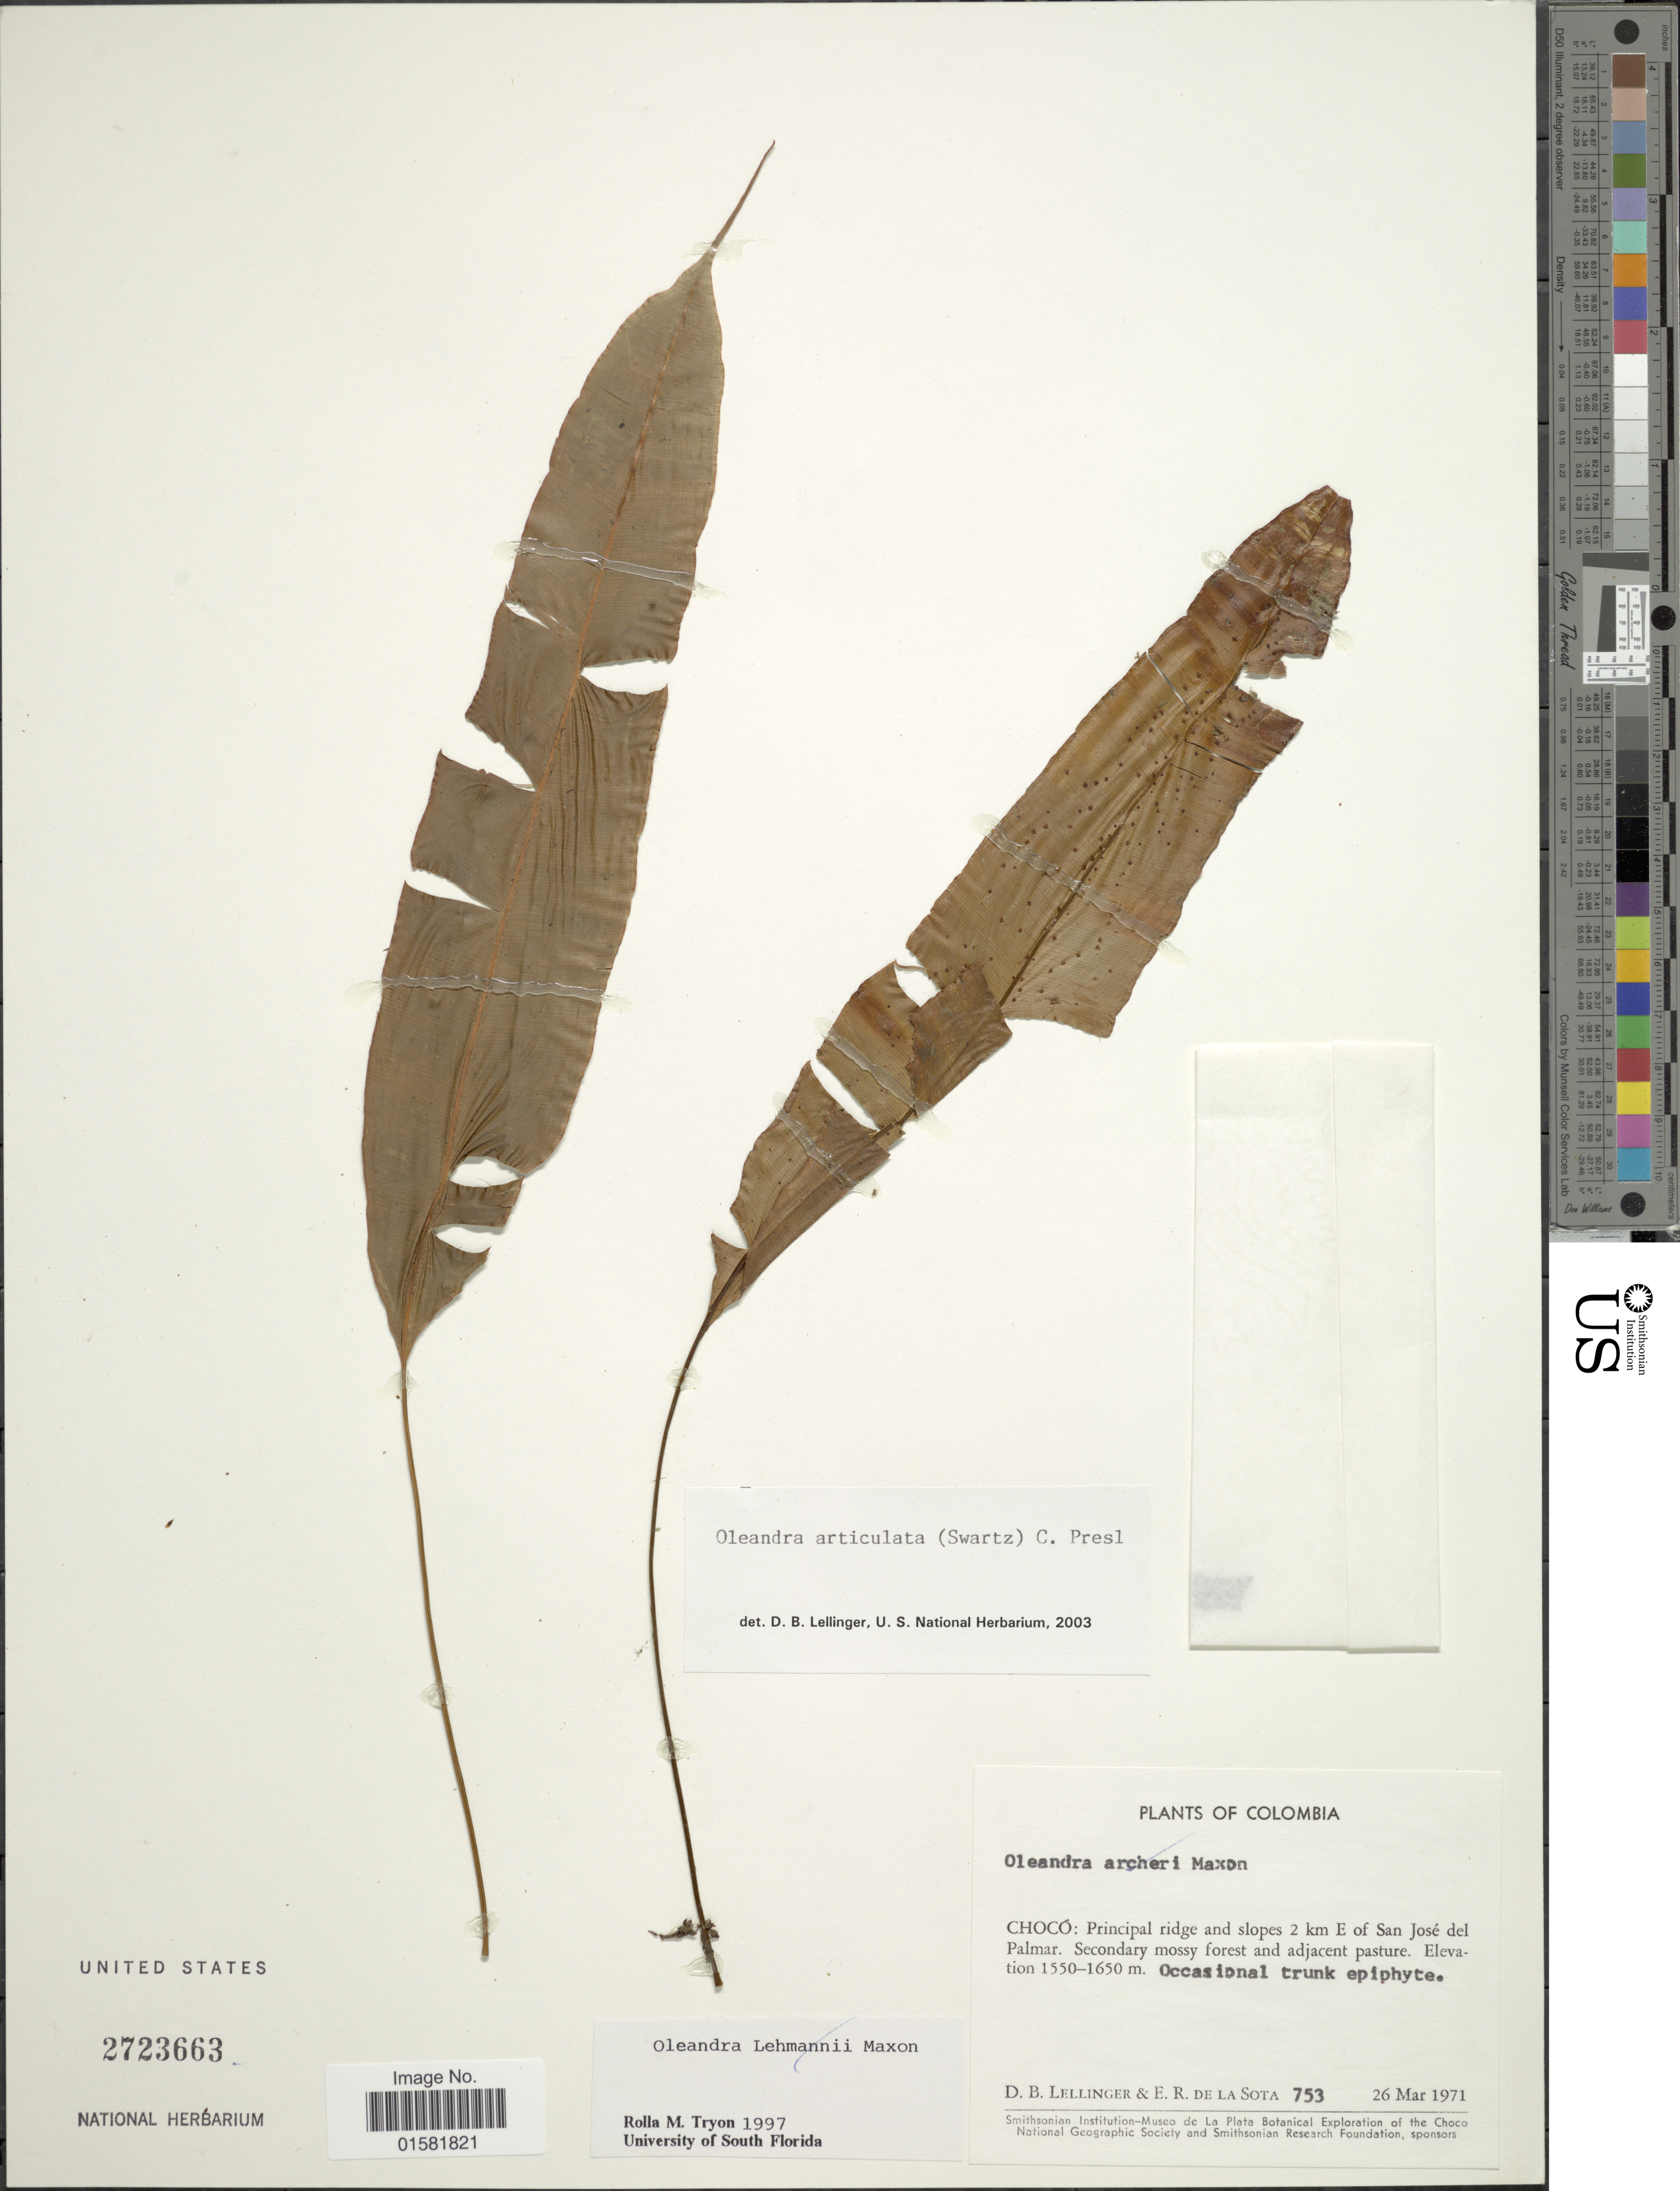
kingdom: Plantae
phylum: Tracheophyta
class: Polypodiopsida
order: Polypodiales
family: Oleandraceae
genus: Oleandra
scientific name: Oleandra articulata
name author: (Sw.) C. Presl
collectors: D. B. Lellinger & E. R. de la Sota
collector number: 753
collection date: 1971-03-26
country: Colombia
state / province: Chocó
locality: Colombia, Chocó, Primcipal ridge and slopes 2 km San José del Palmar.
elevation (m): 1550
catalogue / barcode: US 2723663